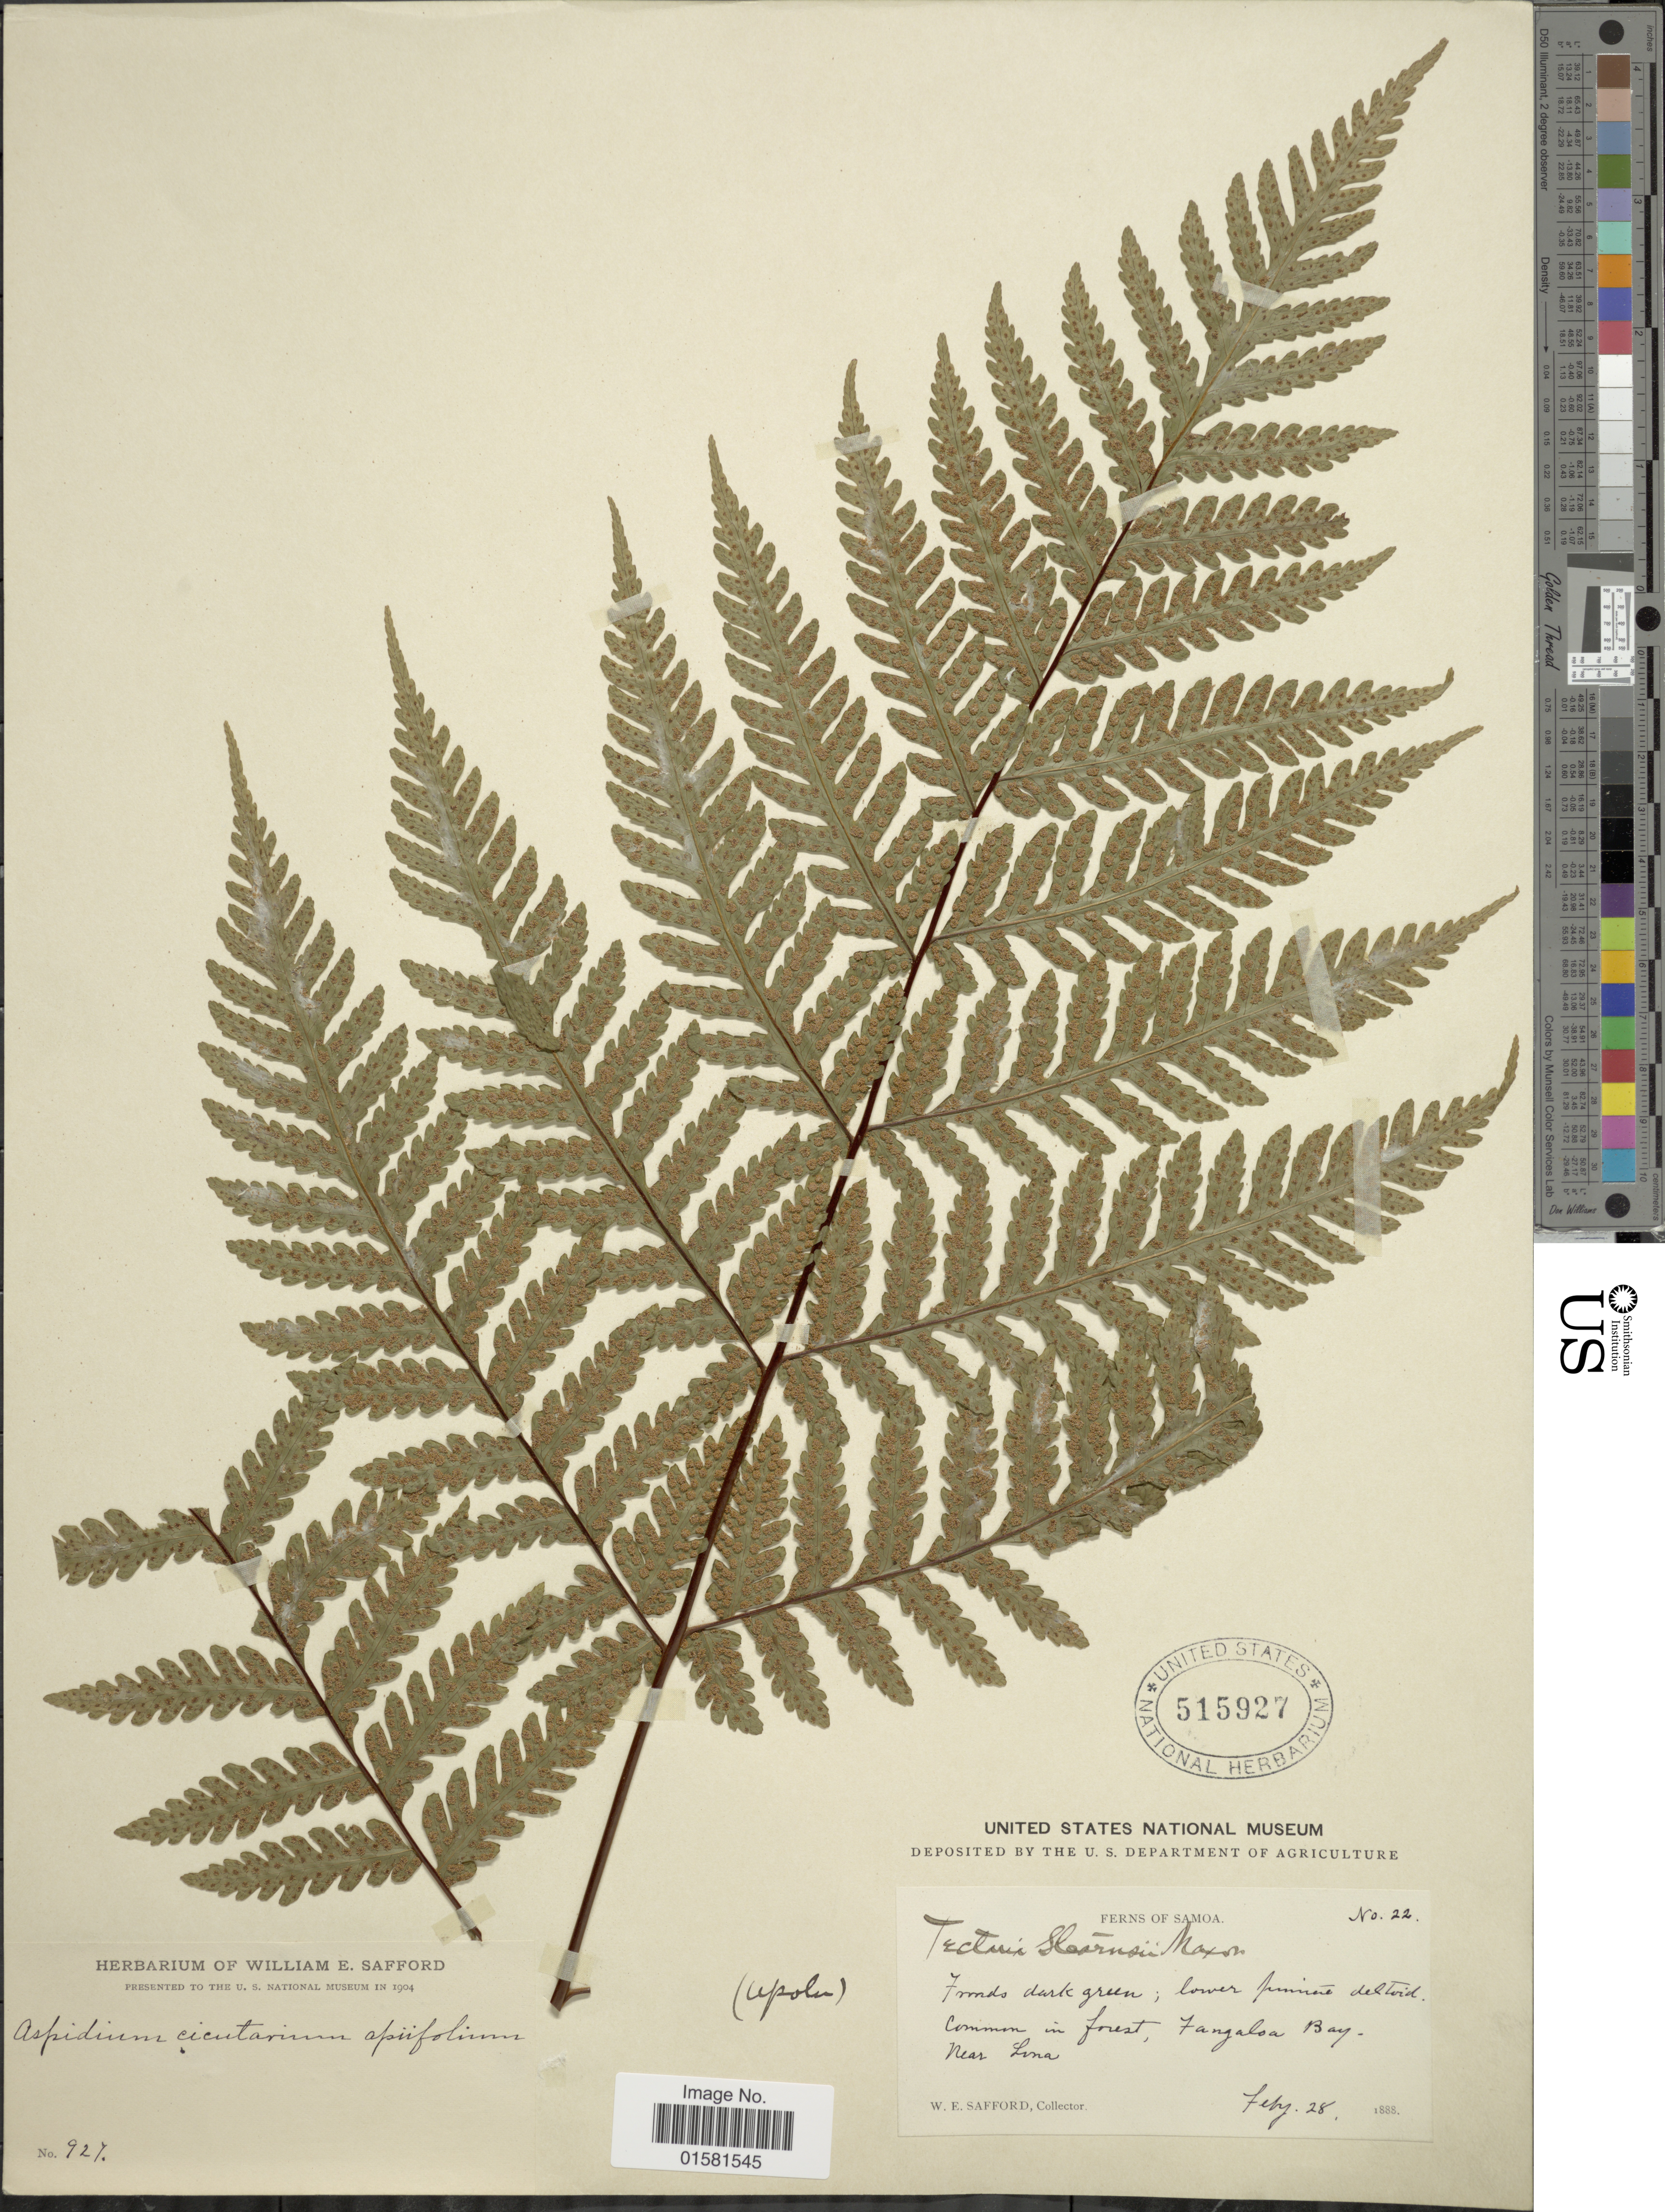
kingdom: Plantae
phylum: Tracheophyta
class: Polypodiopsida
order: Polypodiales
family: Tectariaceae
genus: Tectaria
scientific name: Tectaria stearnsii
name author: Maxon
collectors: W. E. Safford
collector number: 22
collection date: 1888-02-28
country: American Samoa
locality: Samoa, common in forest, Fangaloa Bay near Lona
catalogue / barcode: US 515927